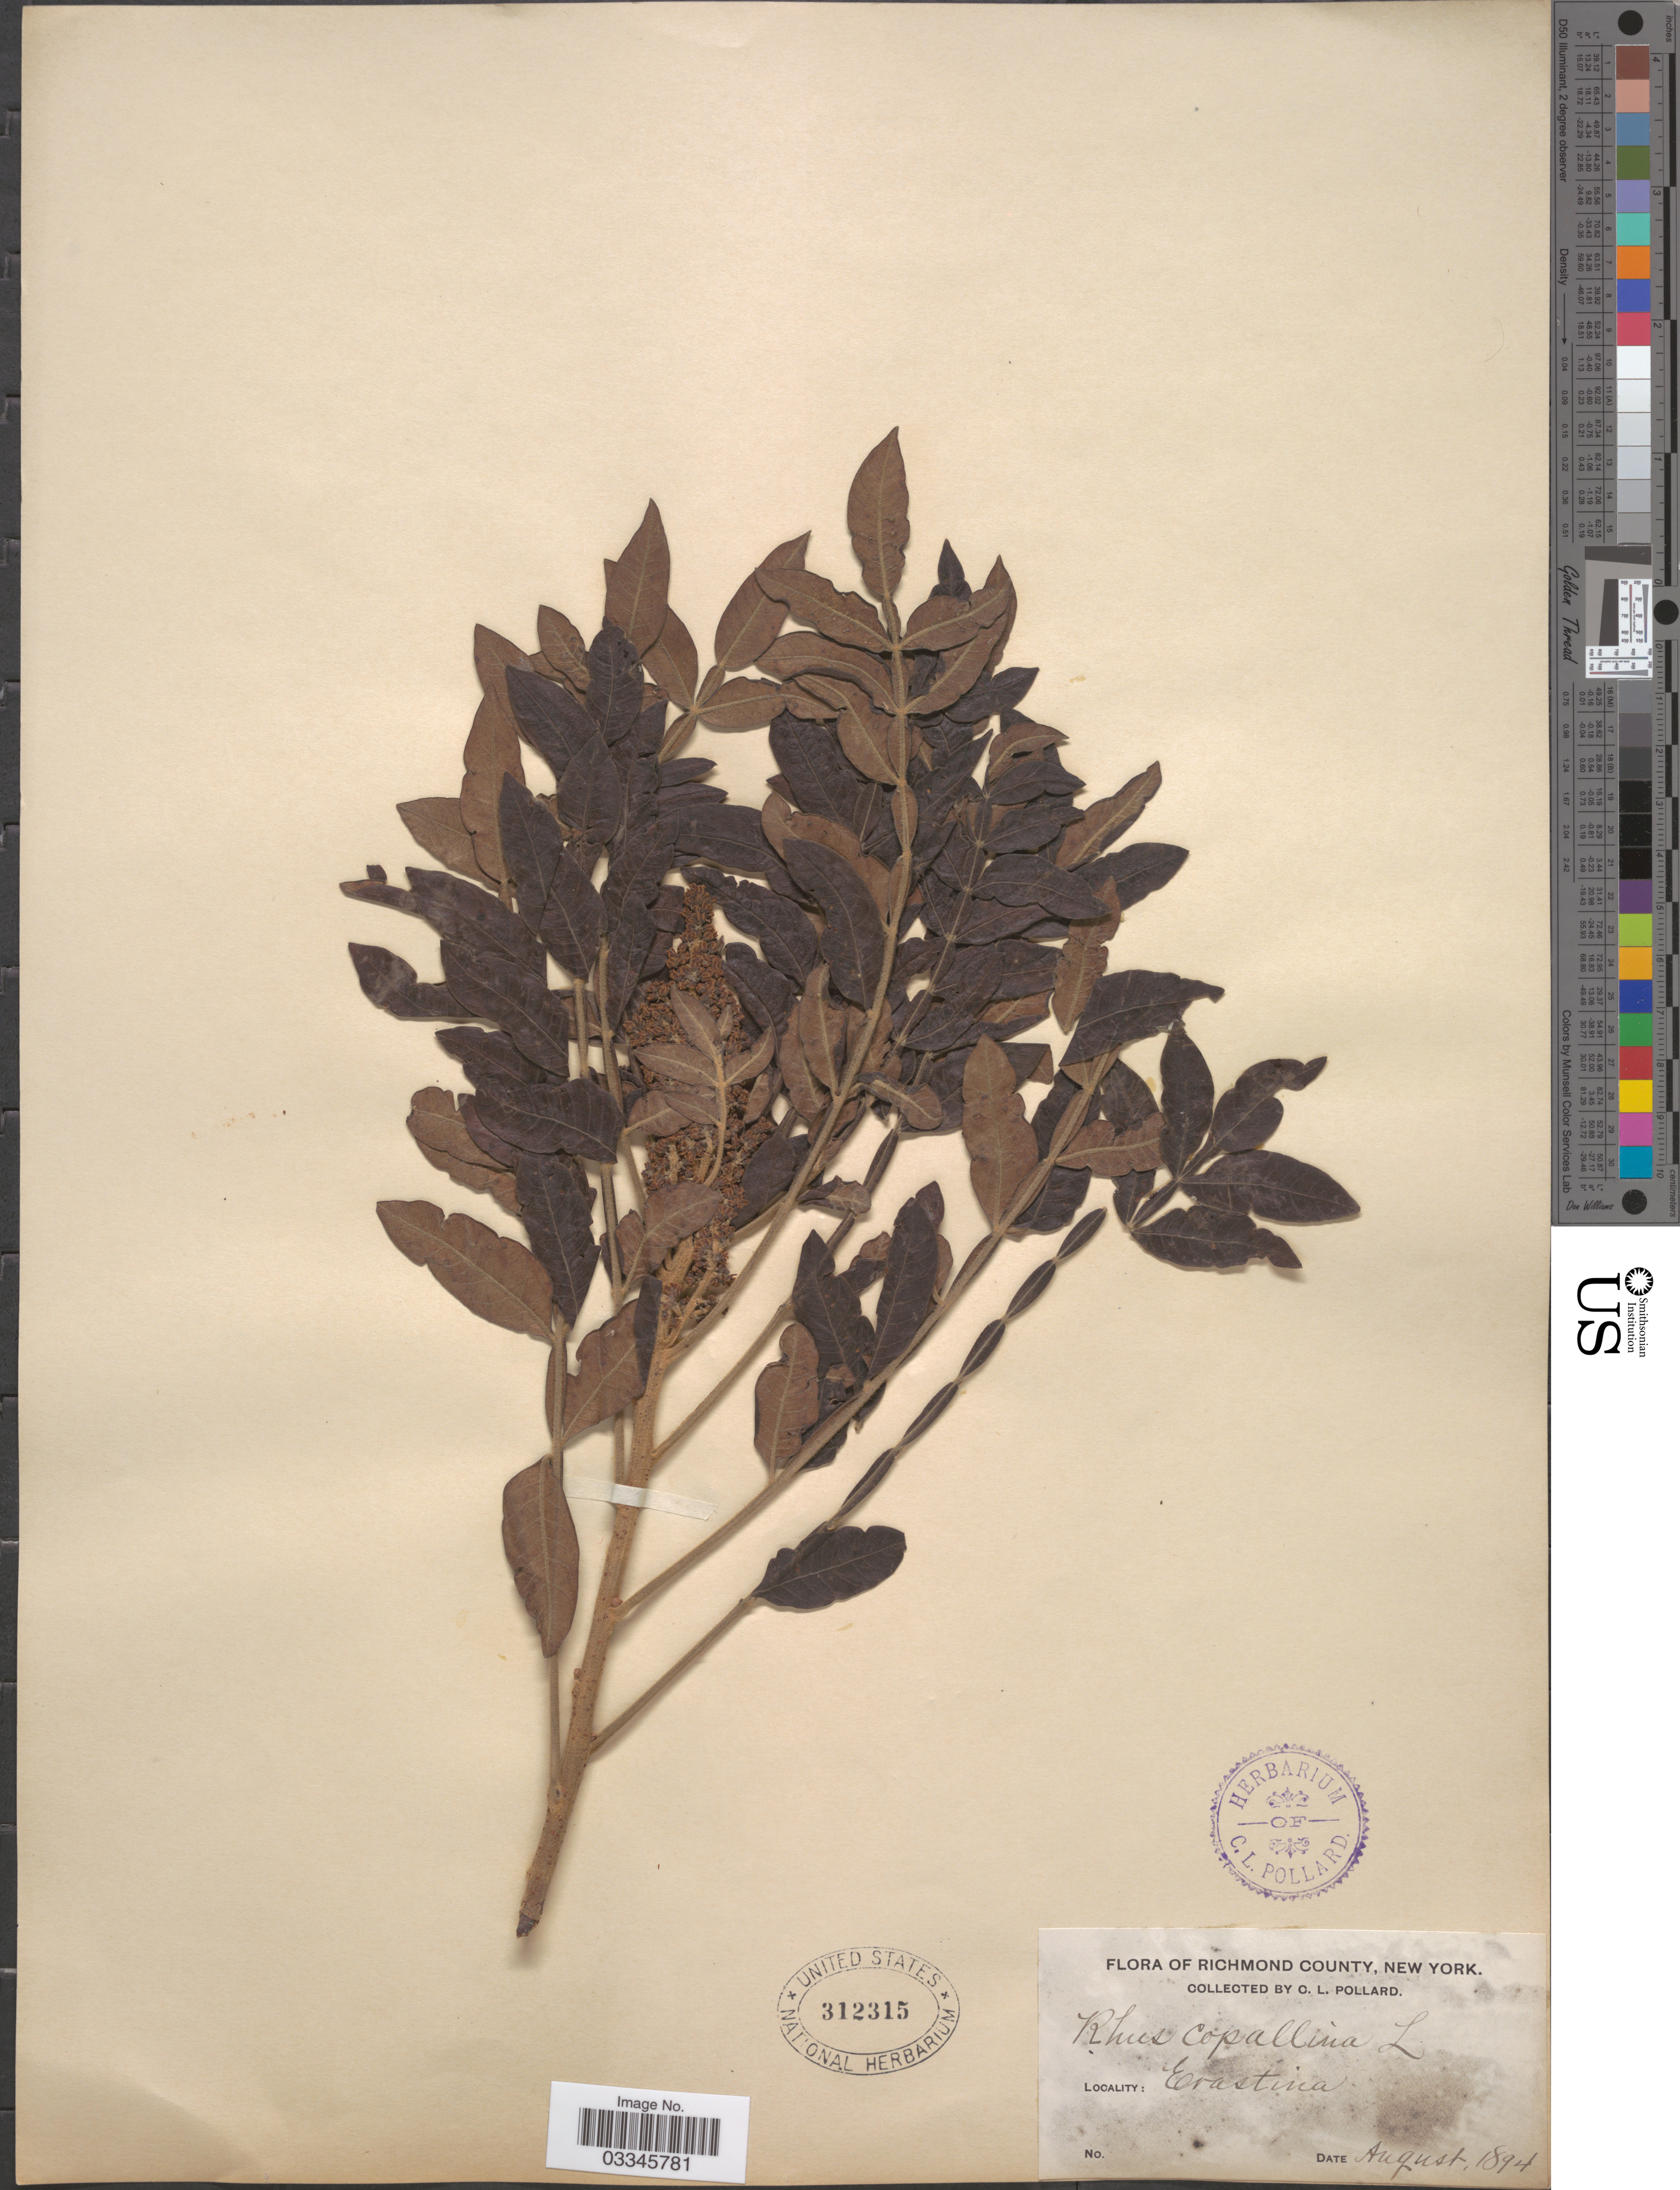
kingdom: Plantae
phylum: Tracheophyta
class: Magnoliopsida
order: Sapindales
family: Anacardiaceae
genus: Rhus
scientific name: Rhus copallinum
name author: L.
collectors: C. L. Pollard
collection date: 1894-08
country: United States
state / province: New York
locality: Richmond County. Erastina.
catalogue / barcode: US 312315